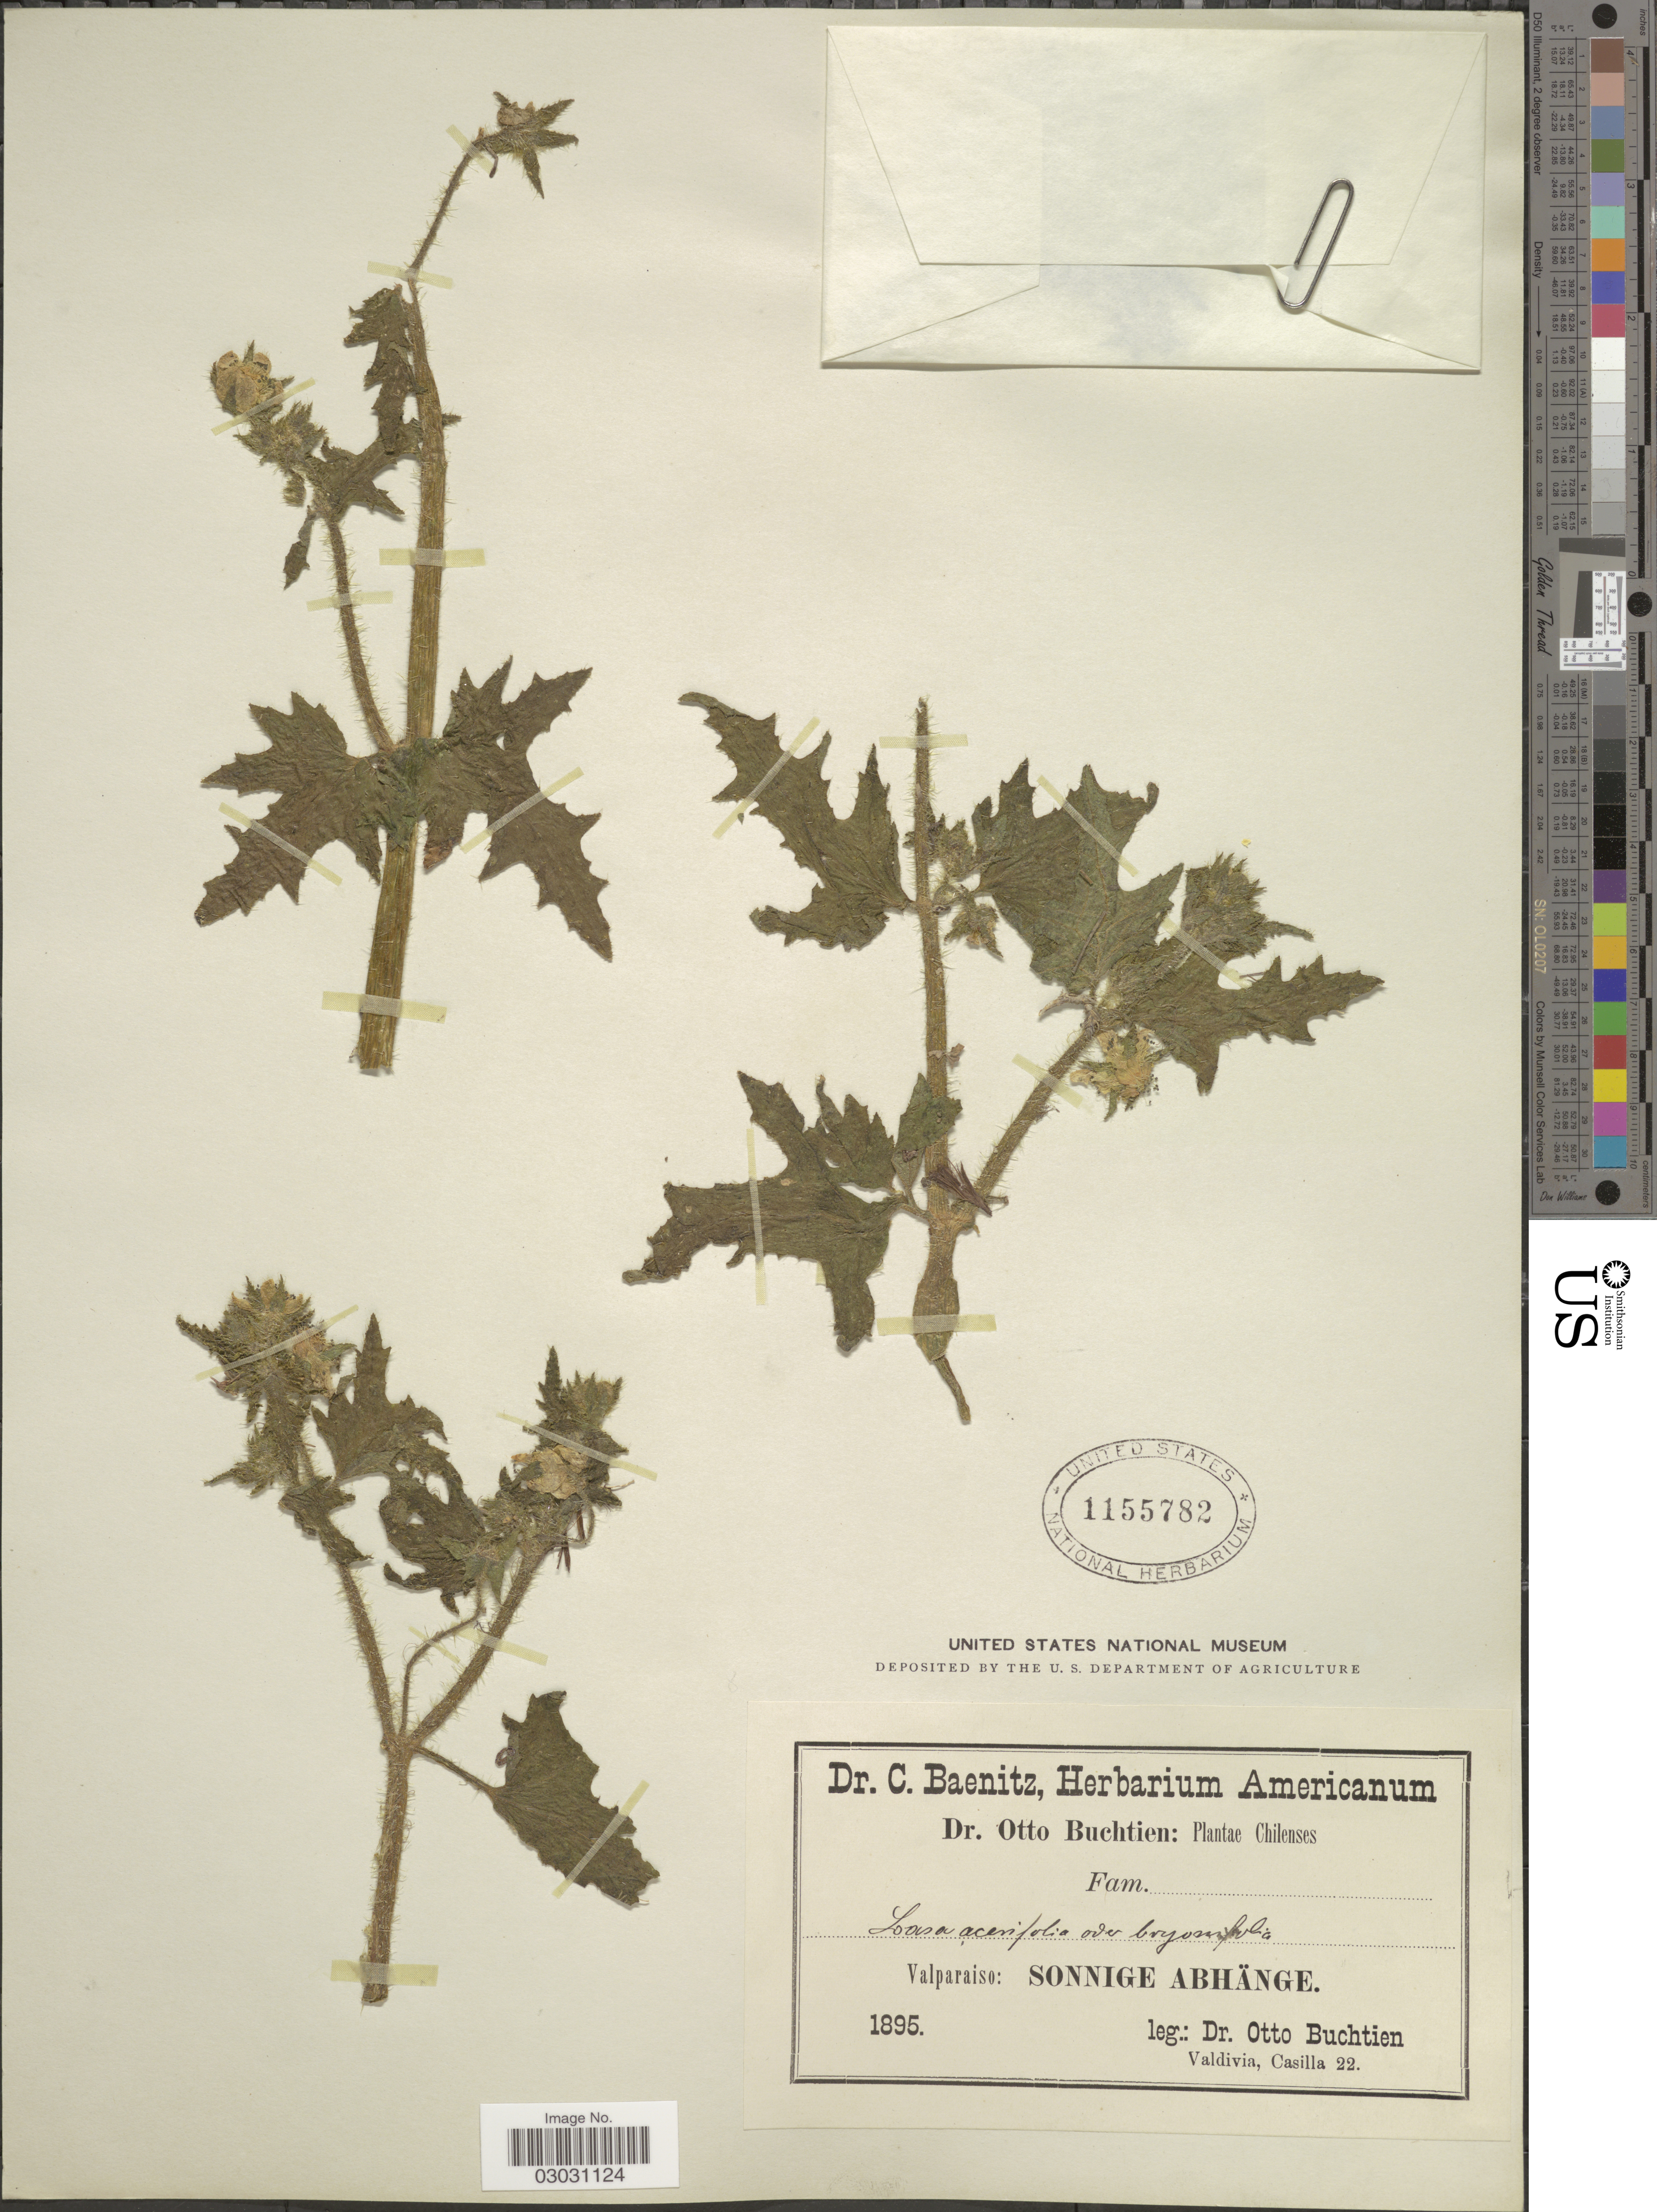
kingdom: Plantae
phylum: Tracheophyta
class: Magnoliopsida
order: Cornales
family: Loasaceae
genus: Loasa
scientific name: Loasa acerifolia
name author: Dombey ex Juss.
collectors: O. Buchtien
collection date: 1895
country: Chile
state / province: Valparaíso (V)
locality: Sonnige Abhänge.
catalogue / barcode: US 1155782